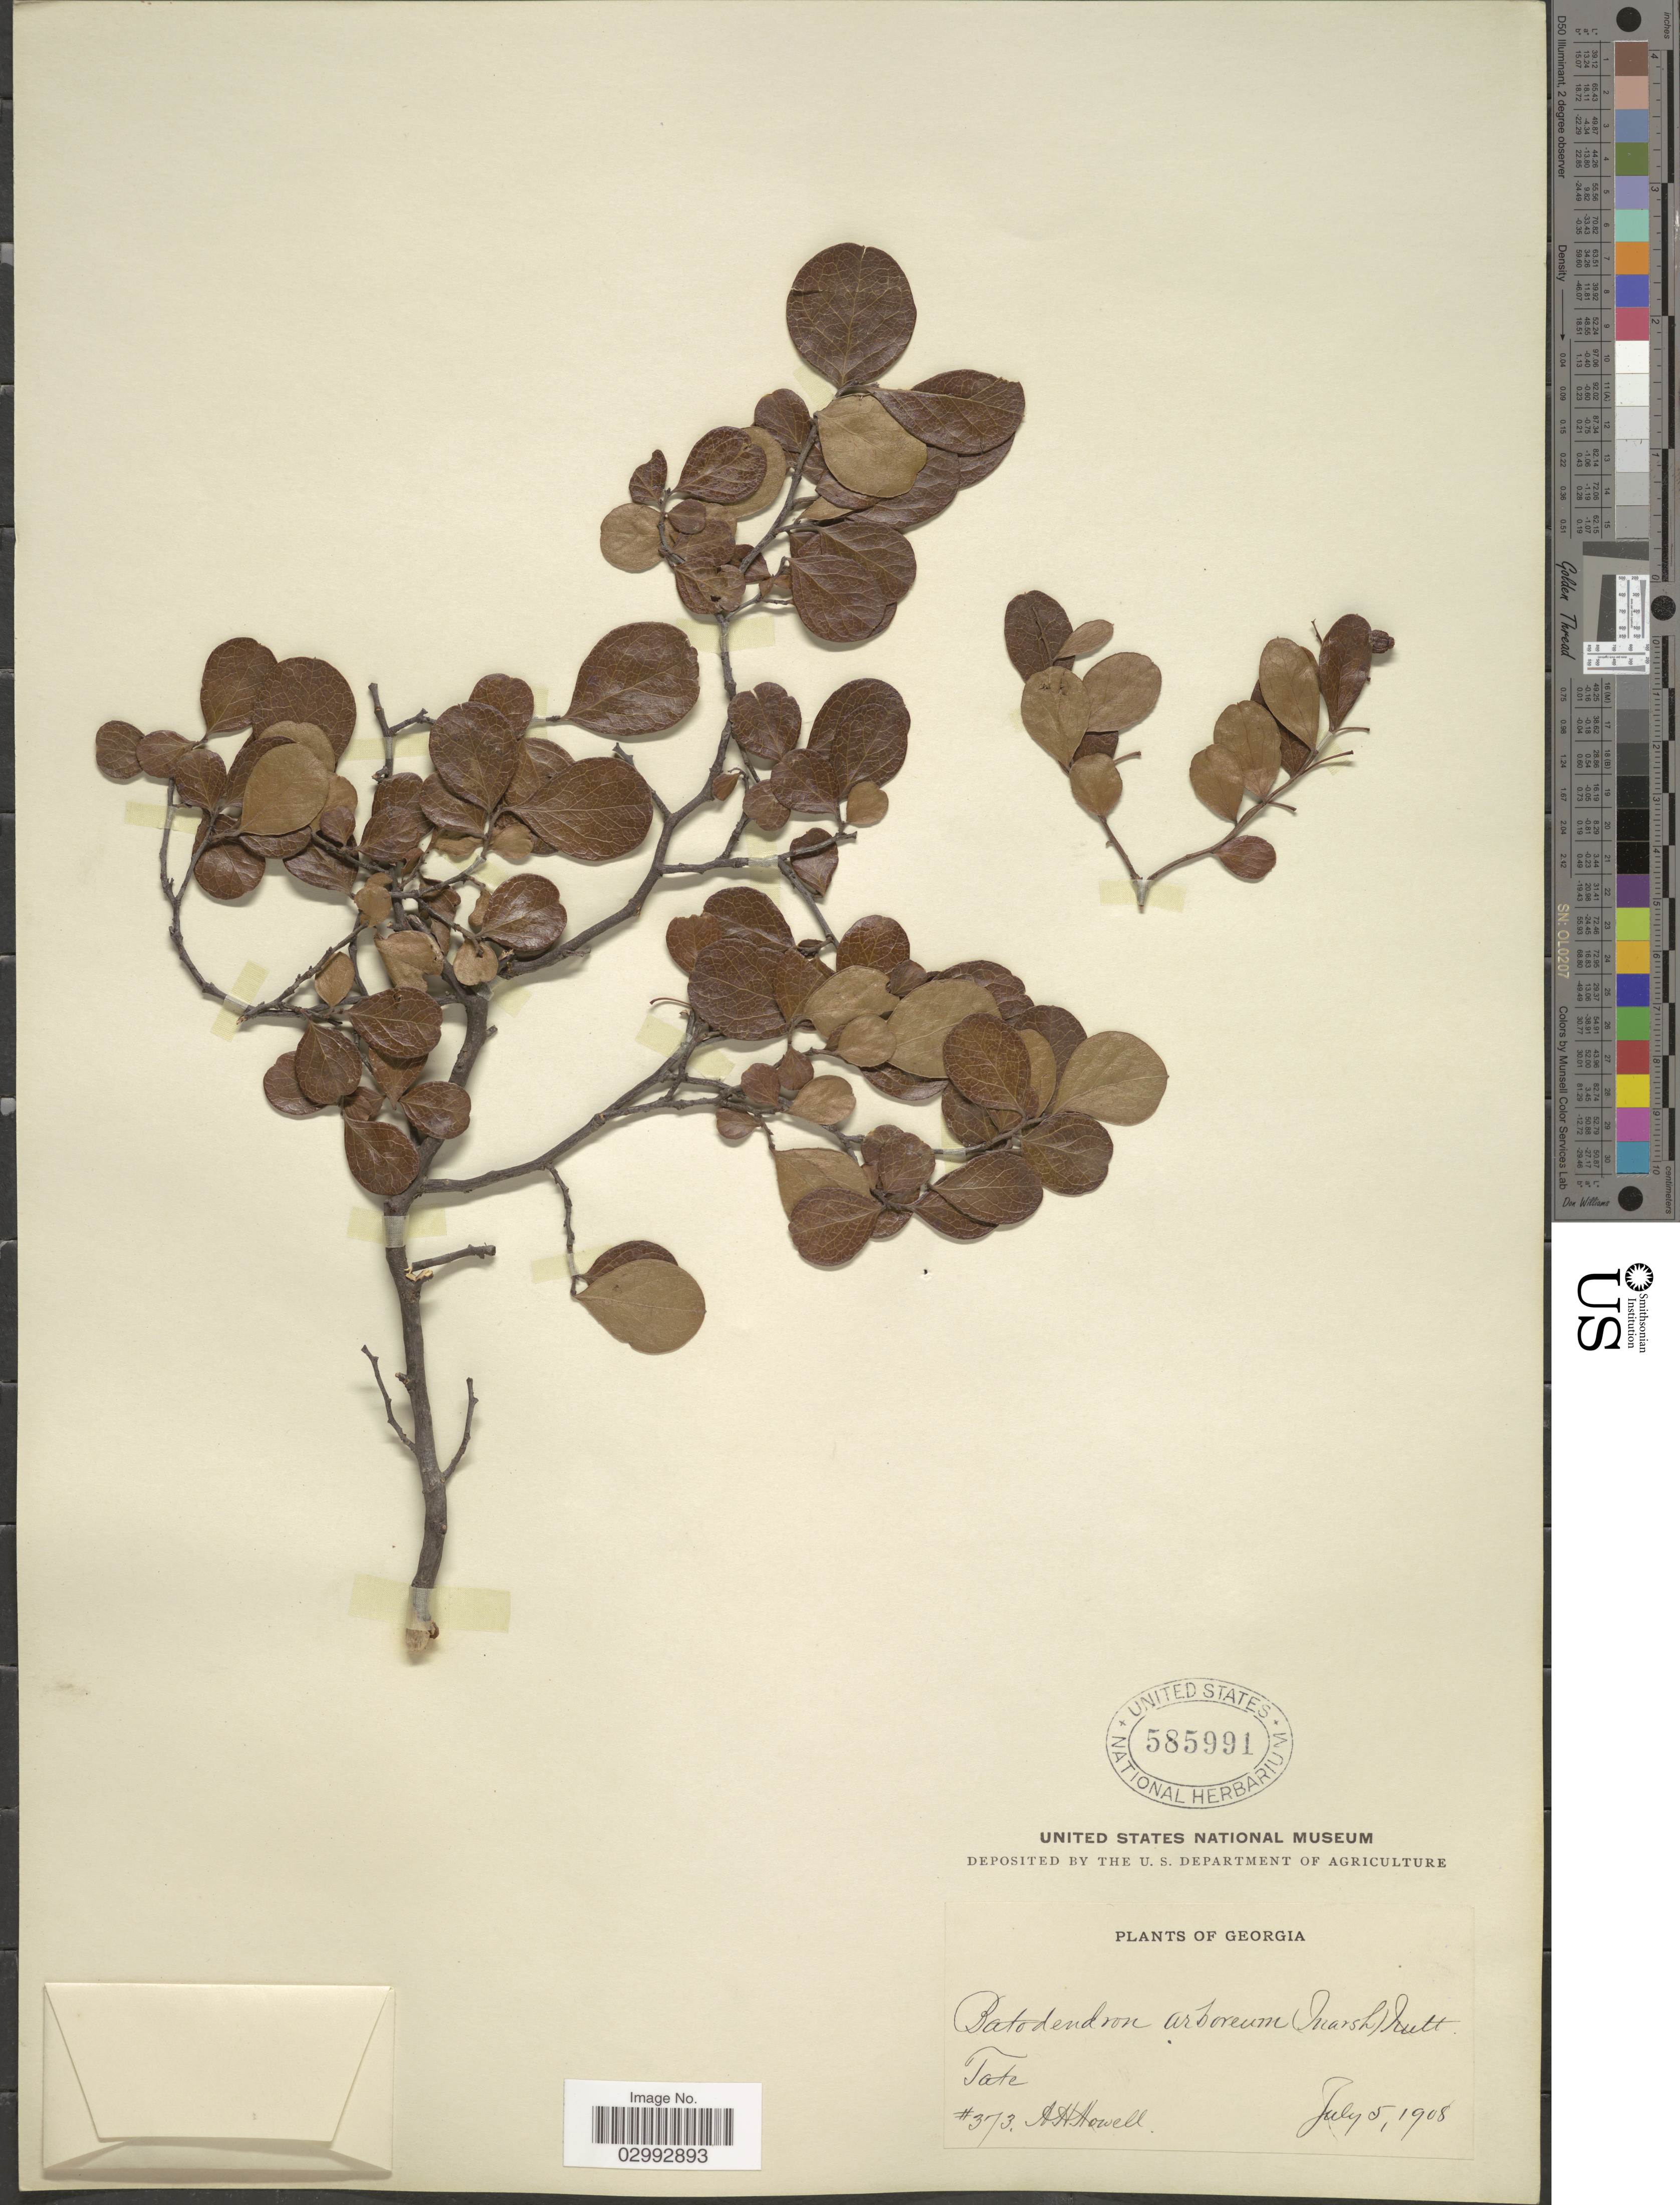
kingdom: Plantae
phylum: Tracheophyta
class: Magnoliopsida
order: Ericales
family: Ericaceae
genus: Batodendron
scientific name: Batodendron arboreum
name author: Nutt.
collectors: A. Howell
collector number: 373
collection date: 1908-07-05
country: United States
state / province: Georgia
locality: Tate.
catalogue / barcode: US 585991